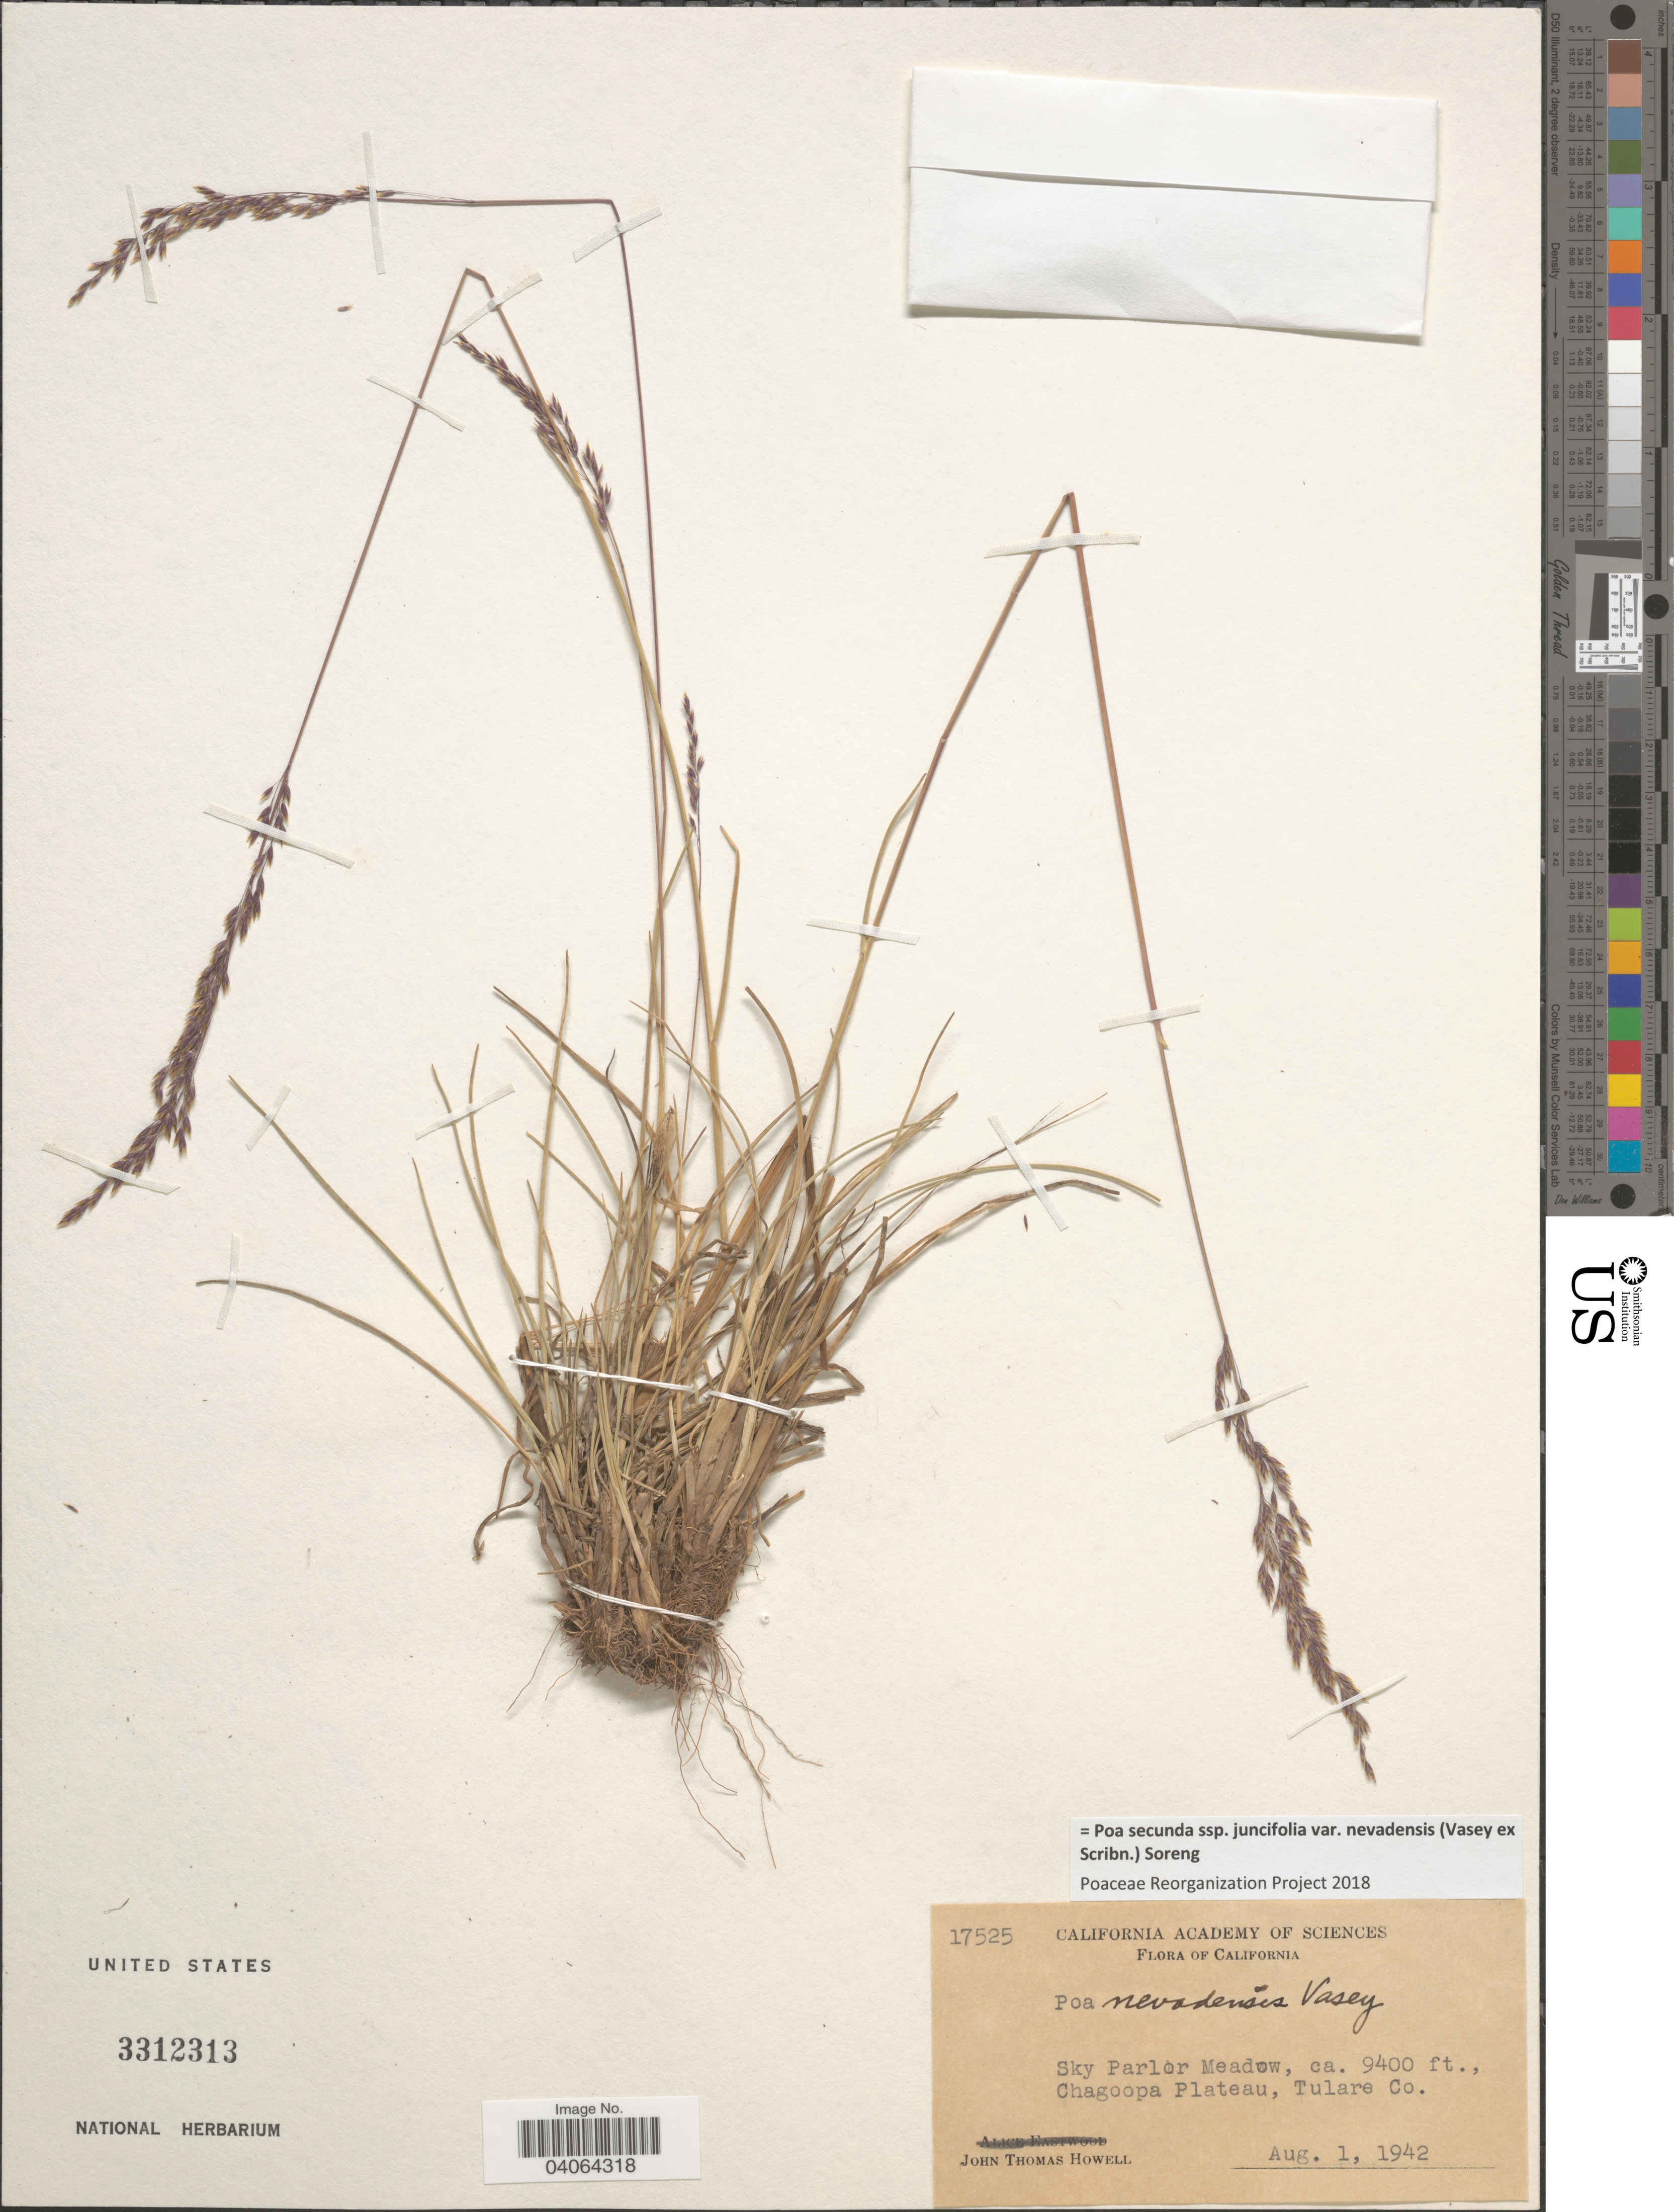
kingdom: Plantae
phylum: Tracheophyta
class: Liliopsida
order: Poales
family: Poaceae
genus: Poa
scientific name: Poa secunda subsp. juncifolia var. nevadensis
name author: (Vasey ex Scribn.) Soreng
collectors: J. T. Howell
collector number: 17525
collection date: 1942-08-01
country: United States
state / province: California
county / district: Tulare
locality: Sky Parlor Meadow, Chagoopa Plateau, Tulare Co.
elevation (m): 2865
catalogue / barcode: US 3312313